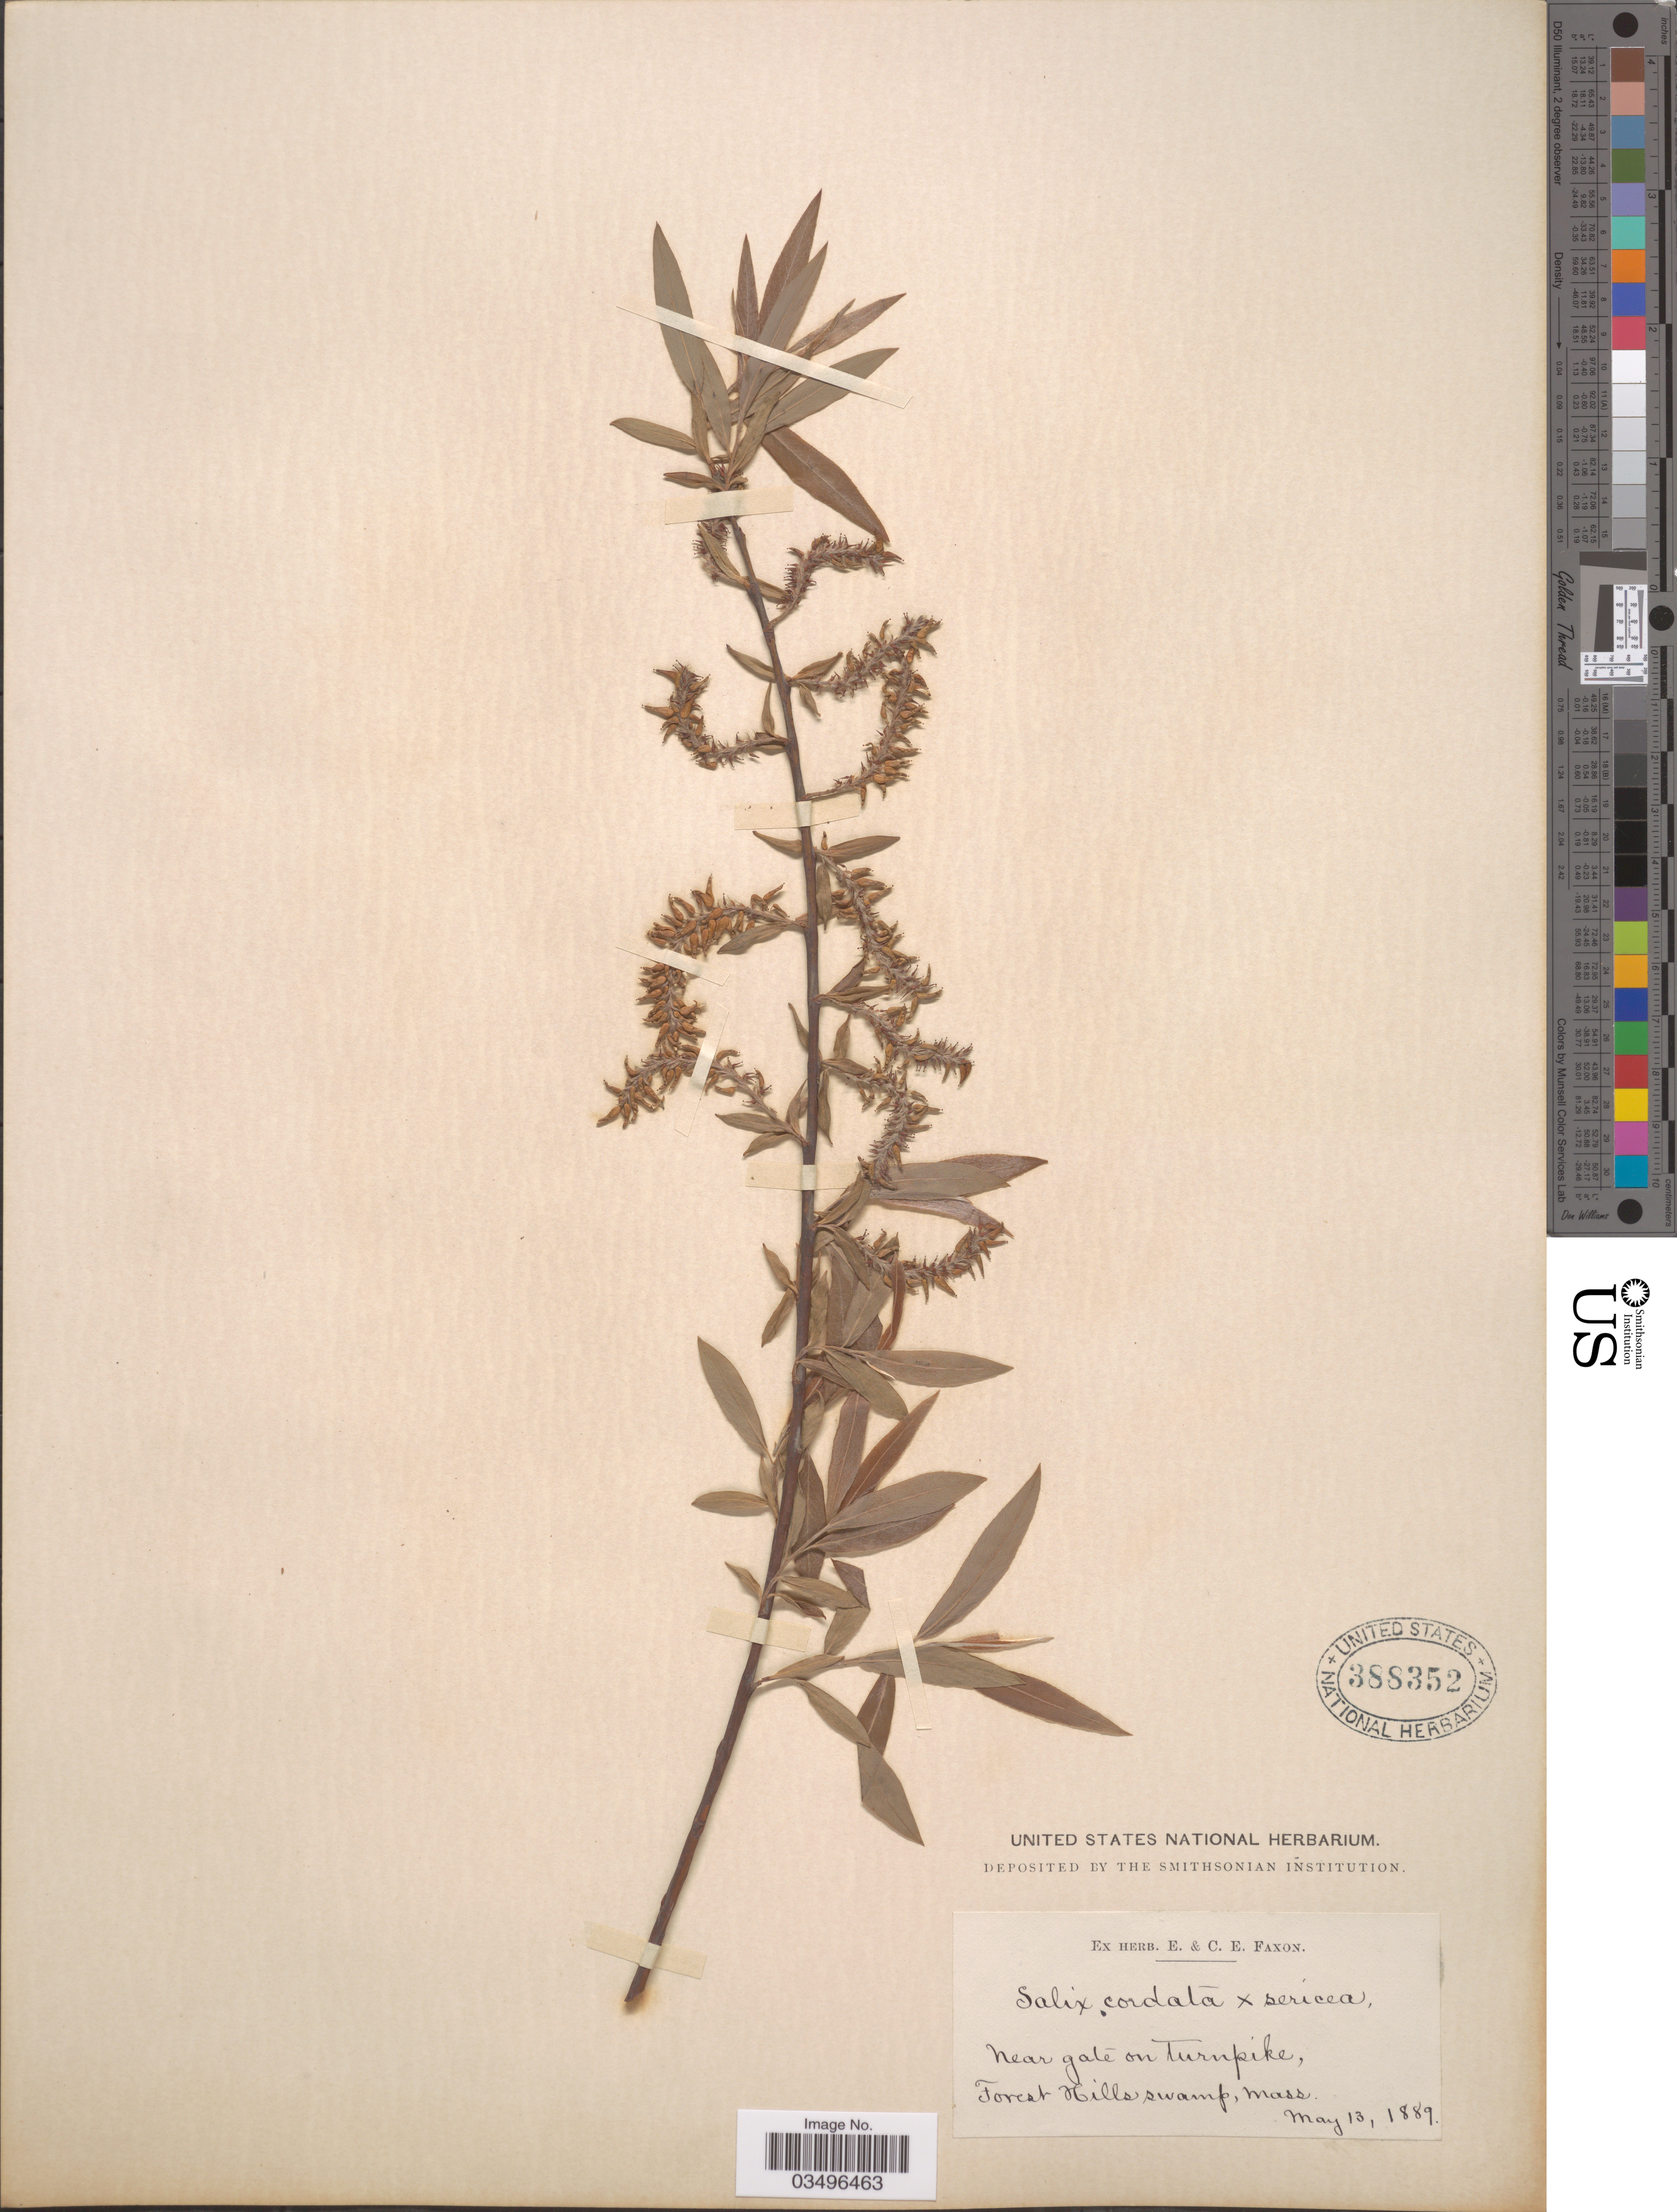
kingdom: Plantae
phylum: Tracheophyta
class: Magnoliopsida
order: Malpighiales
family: Salicaceae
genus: Salix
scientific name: Salix cordata x S. sericea Marshall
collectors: ex herb. E. & C.E. Faxon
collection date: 1889-05-13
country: United States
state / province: Massachusetts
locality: Near gate on Turnpike, Forest Hills swamp.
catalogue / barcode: US 388352